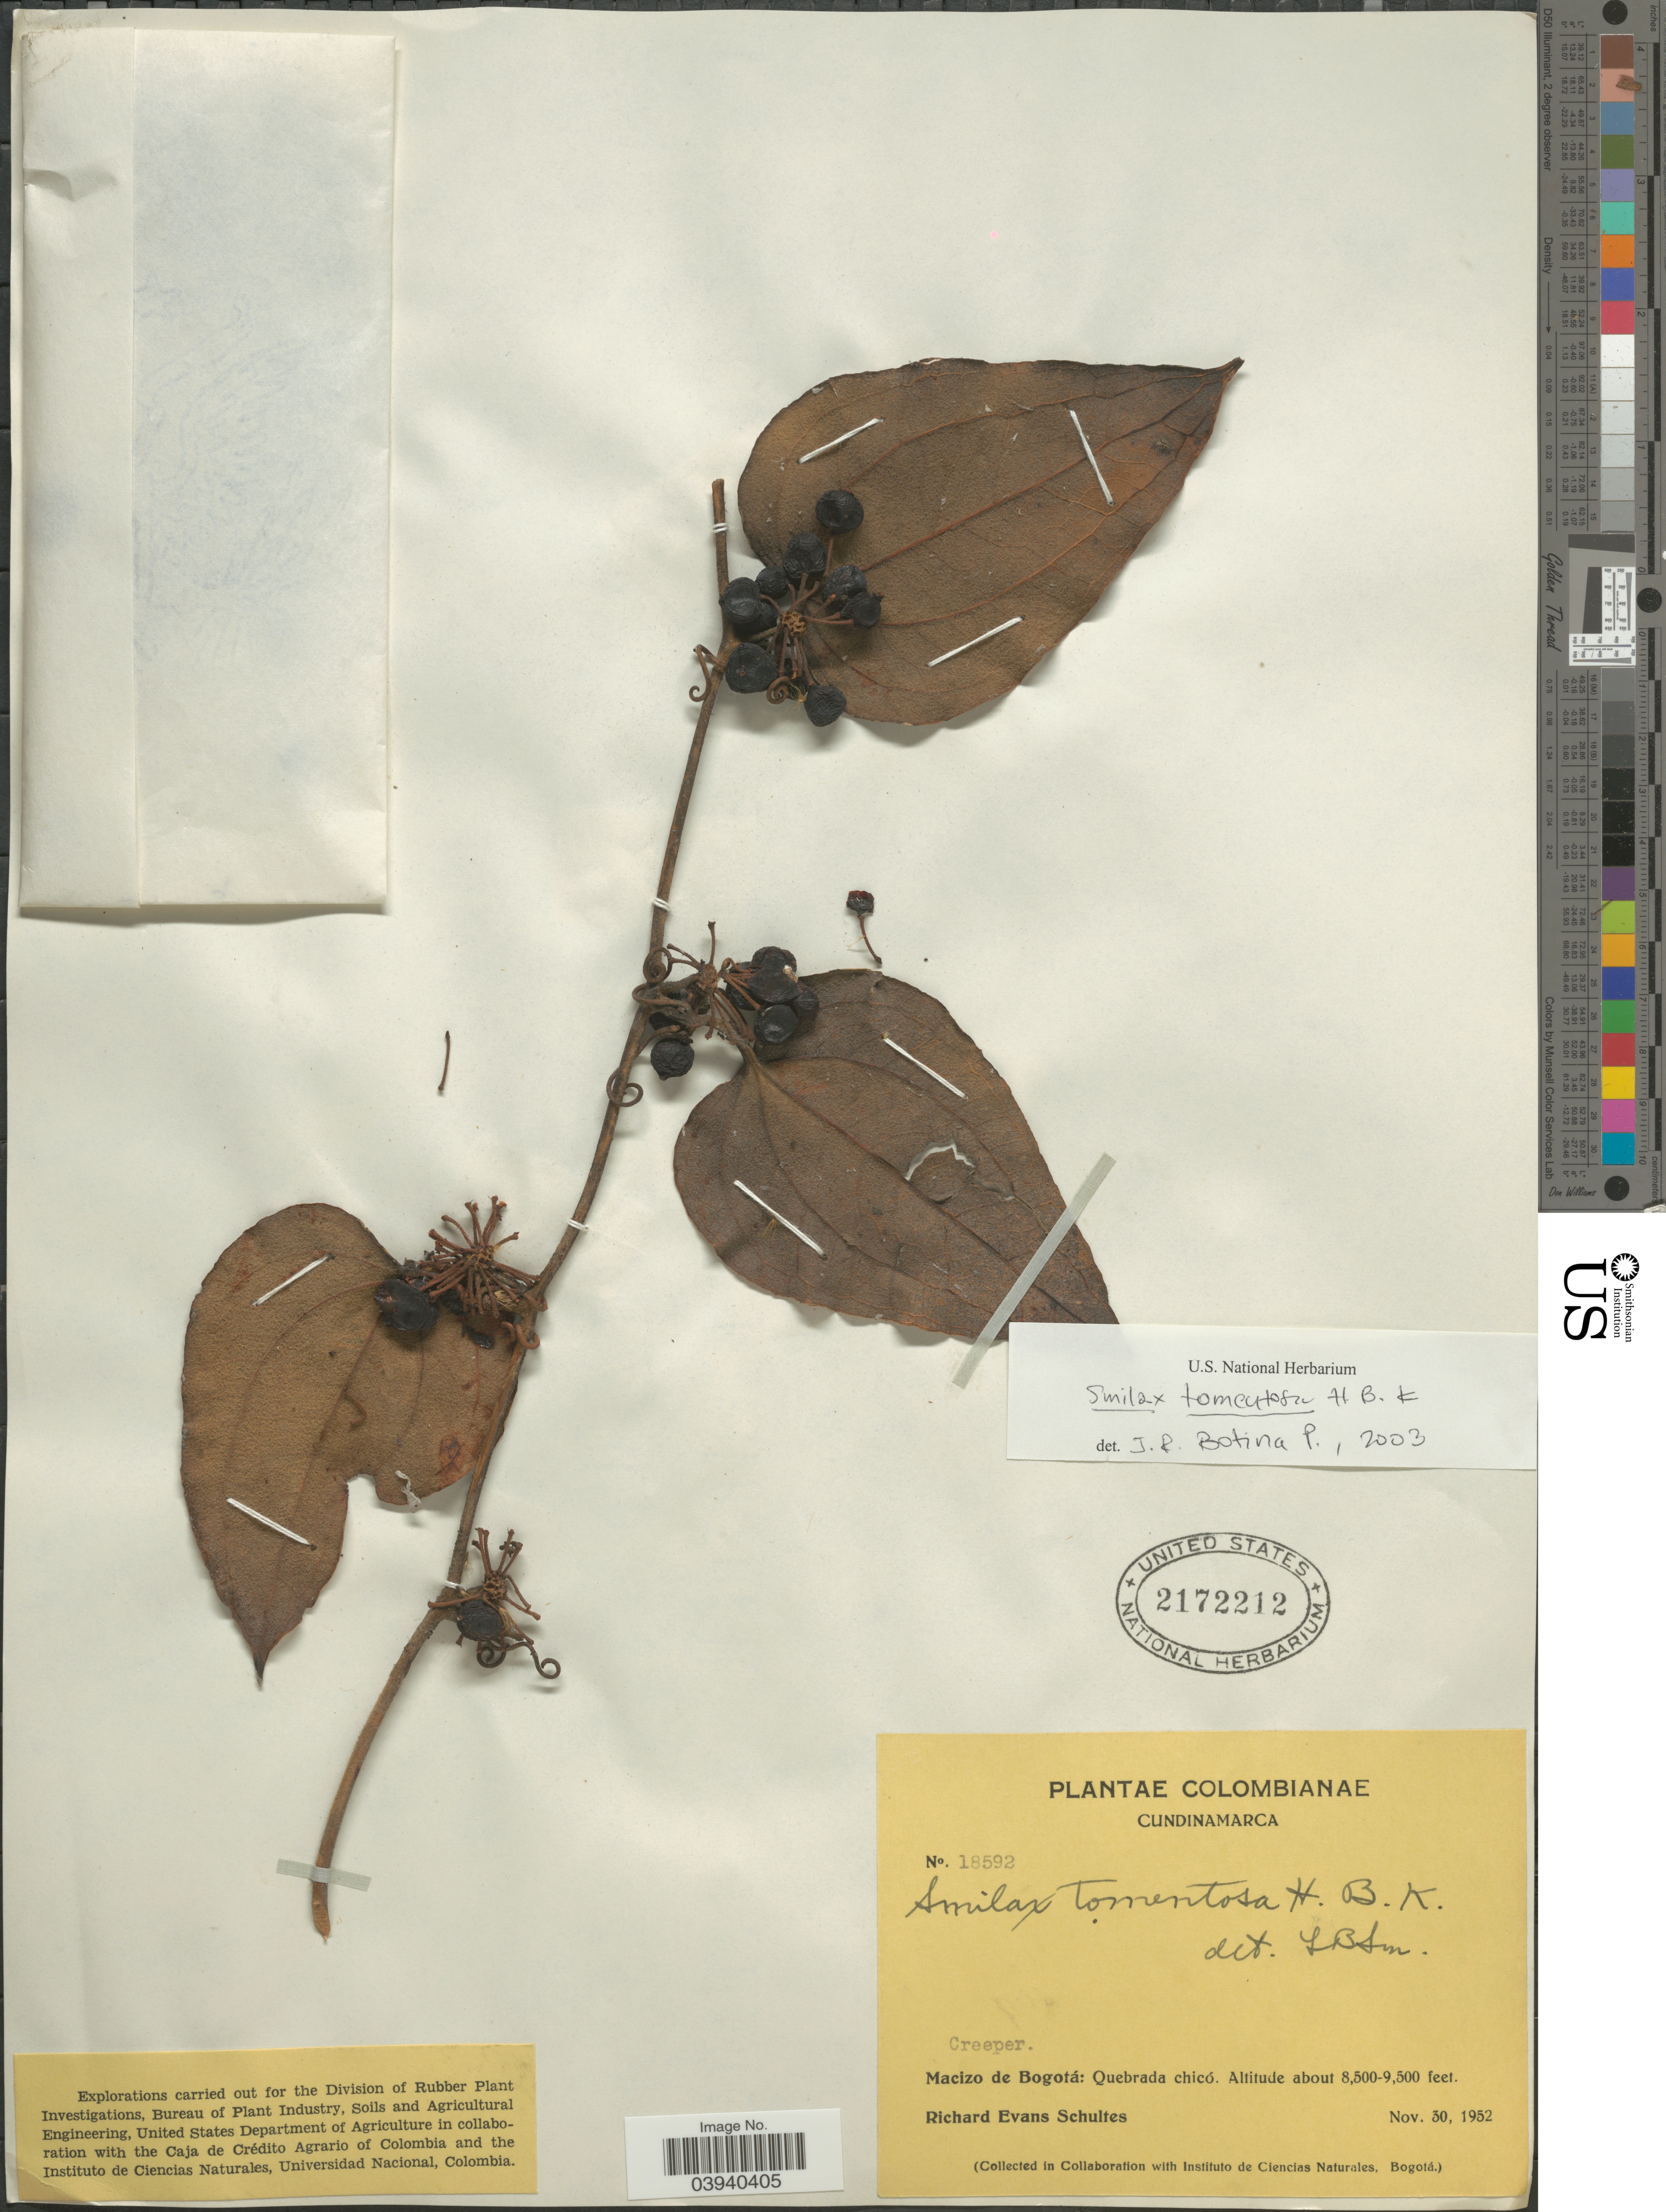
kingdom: Plantae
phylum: Tracheophyta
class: Liliopsida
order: Liliales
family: Smilacaceae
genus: Smilax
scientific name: Smilax tomentosa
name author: Kunth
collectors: R. E. Schultes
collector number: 18592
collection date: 1952-11-30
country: Colombia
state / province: Cundinamarca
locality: Macizo de Bogotá: Quebrada chicó.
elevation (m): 2591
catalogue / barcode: US 2172212